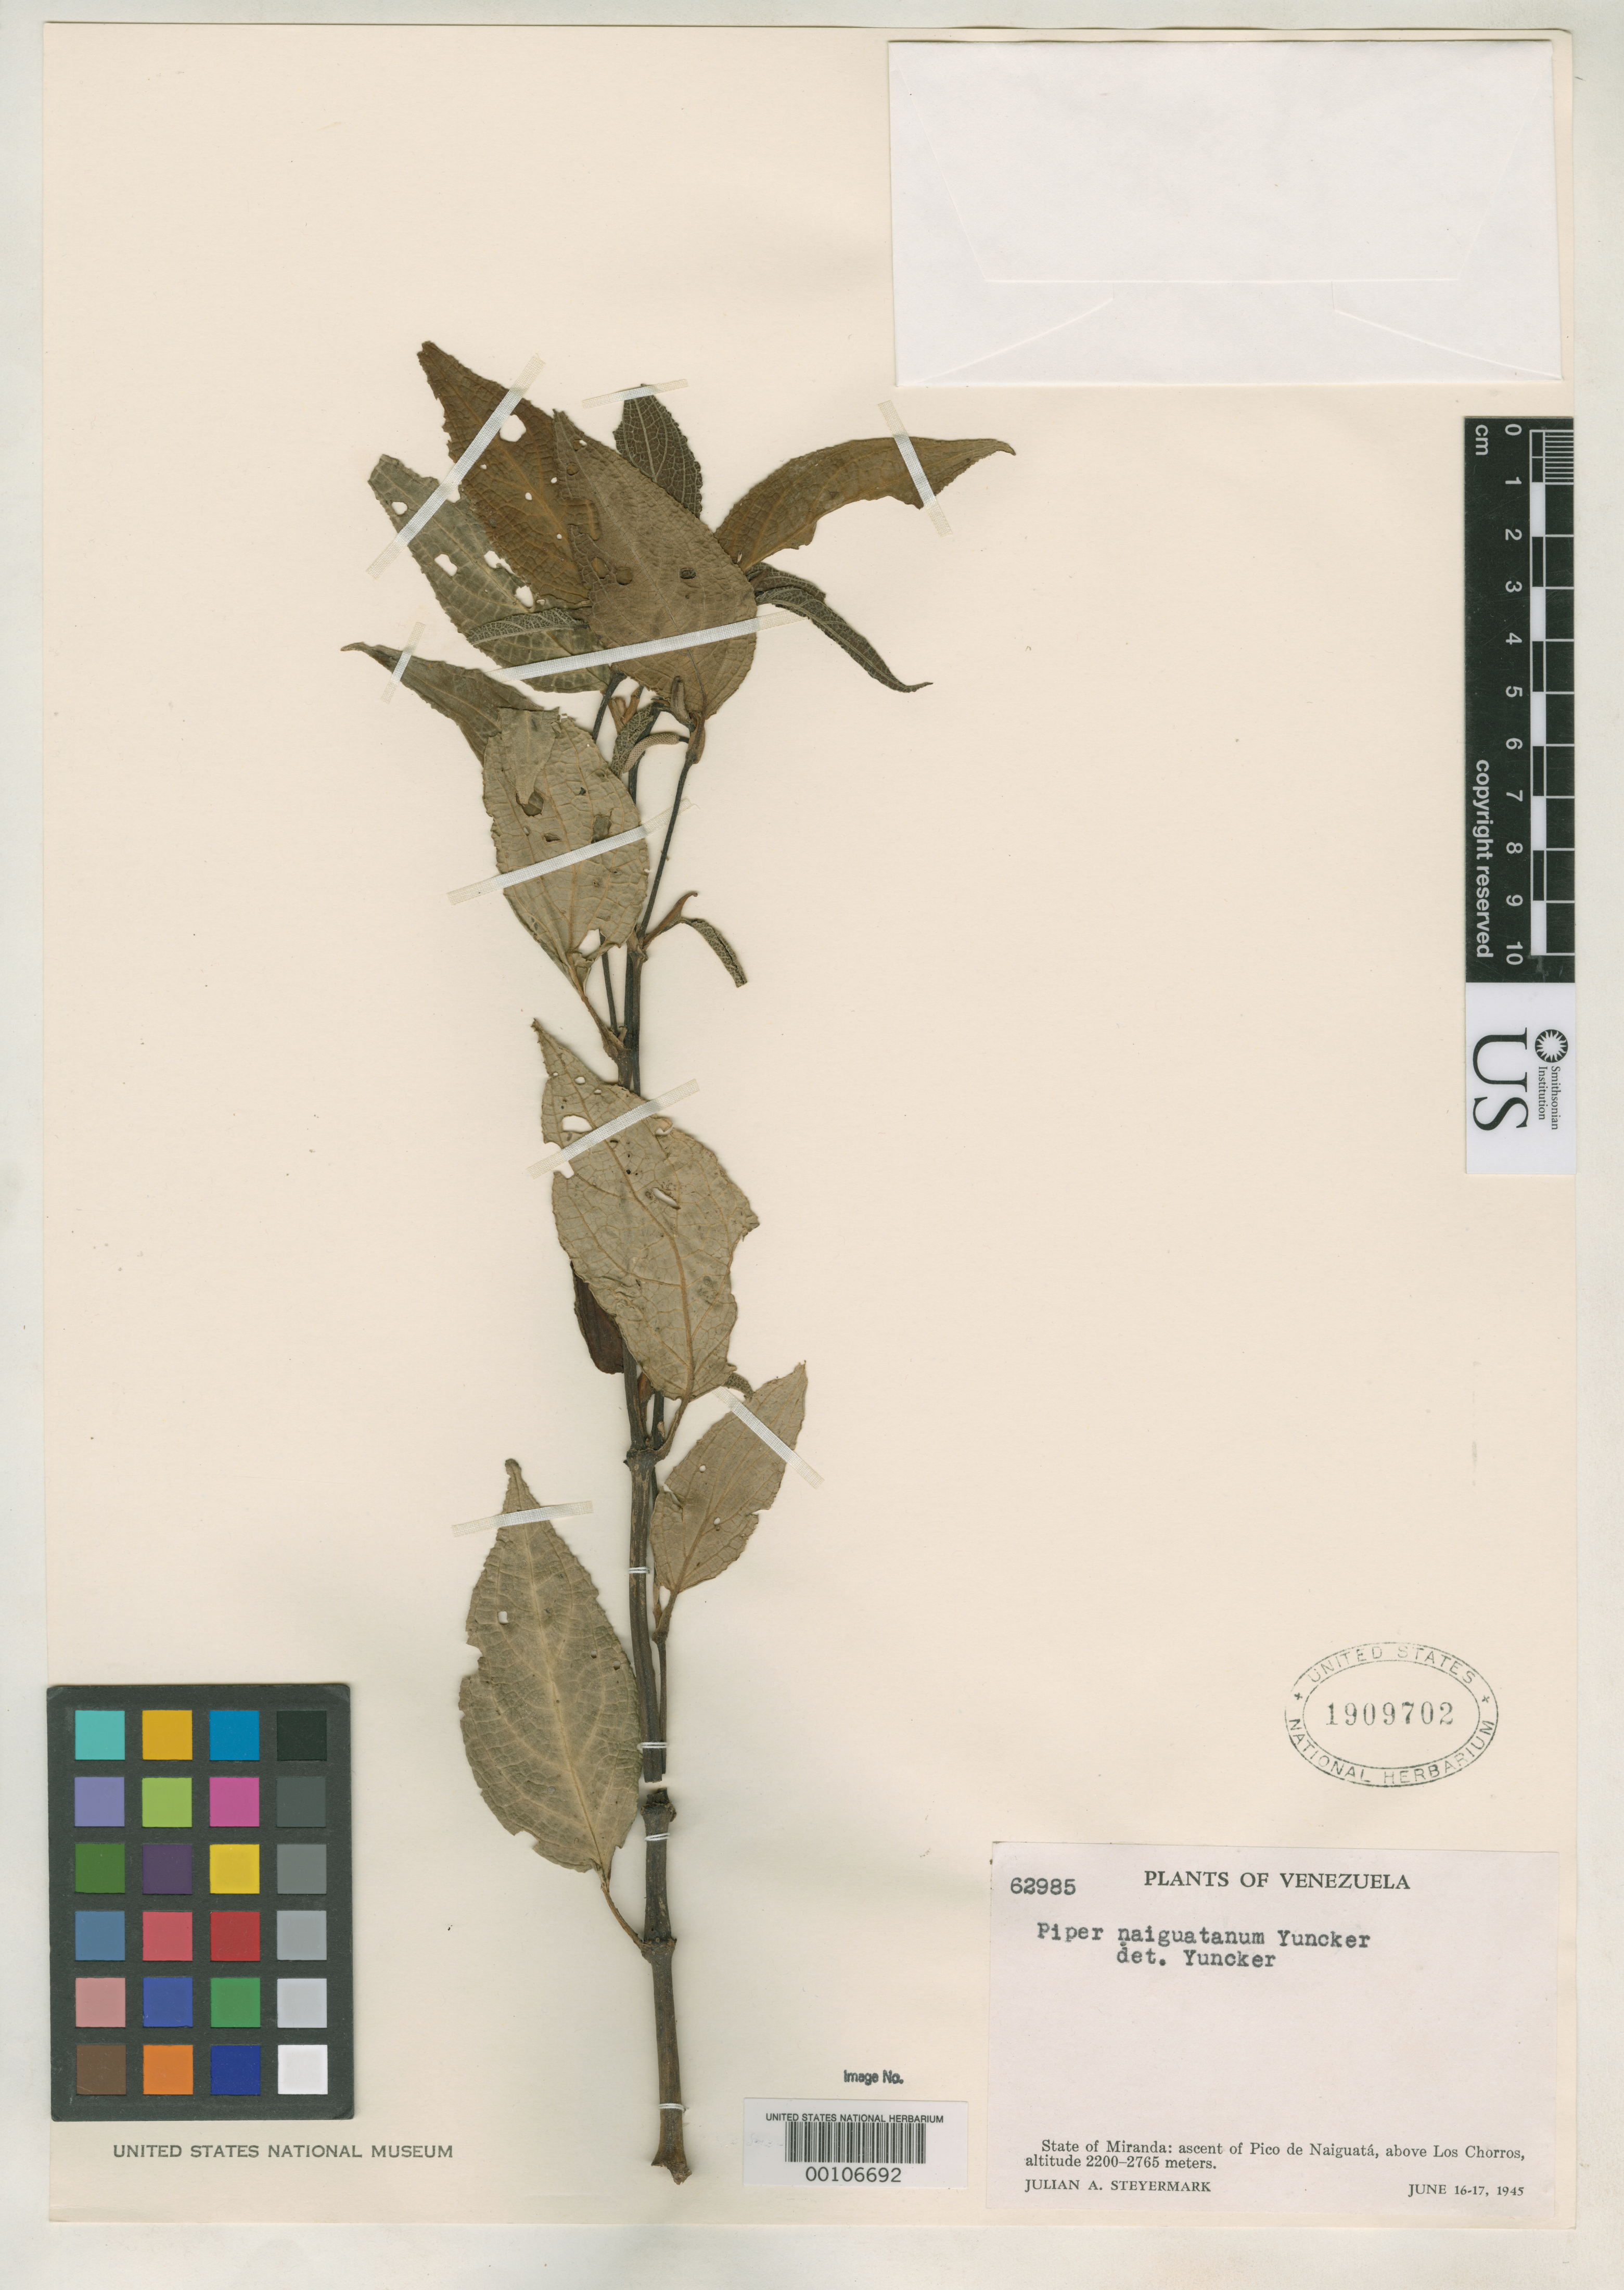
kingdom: Plantae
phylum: Tracheophyta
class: Magnoliopsida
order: Piperales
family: Piperaceae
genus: Piper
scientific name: Piper naiguatanum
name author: Yunck. in Trel. & Yunck.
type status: Isotype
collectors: J. Steyermark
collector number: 62985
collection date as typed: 16 Jun 1945 to 17 Jun 1945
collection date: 1945-06-16/1945-06-17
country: Venezuela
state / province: Miranda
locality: Pico de Naiguata.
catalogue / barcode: US 1909702